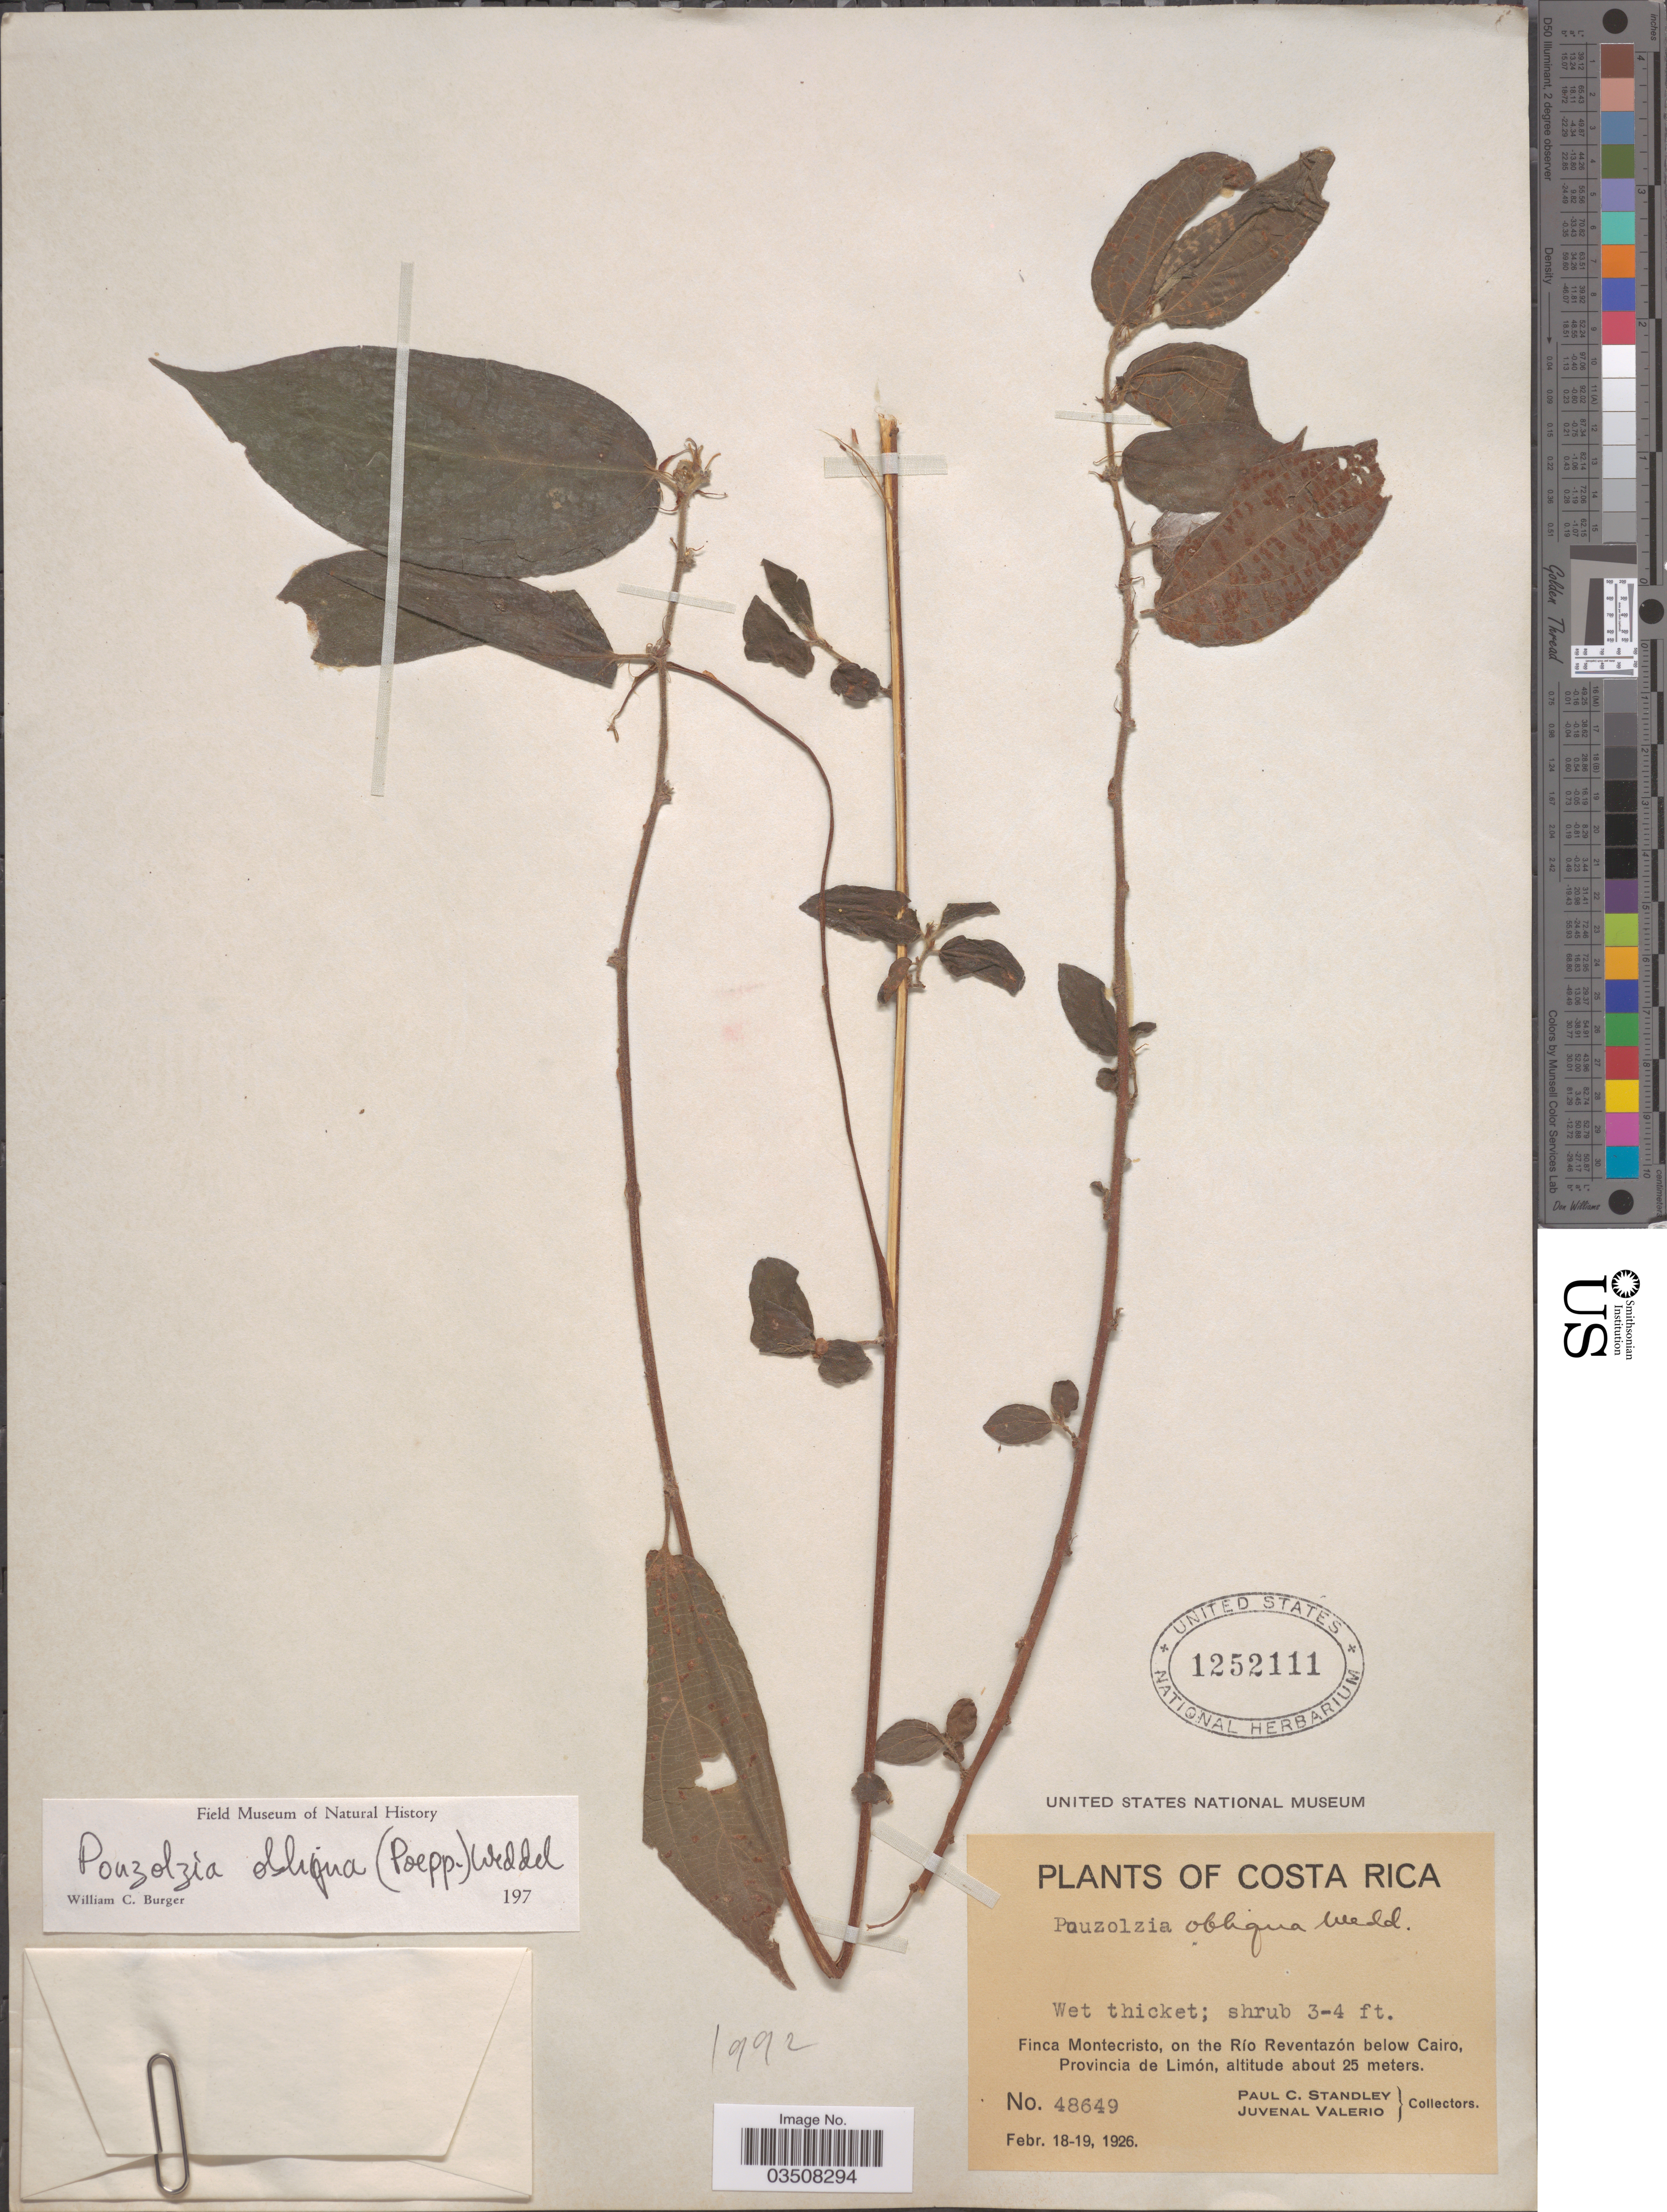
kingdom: Plantae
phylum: Tracheophyta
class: Magnoliopsida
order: Rosales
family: Urticaceae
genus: Pouzolzia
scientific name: Pouzolzia obliqua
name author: (Poepp.) Gaudich.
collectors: P. C. Standley & J. Valerio R.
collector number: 48649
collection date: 1926-02-18/1926-02-19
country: Costa Rica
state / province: Limón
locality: Finca Montecristo, on the Río Reventazón below Cairo.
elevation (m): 25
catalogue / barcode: US 1252111